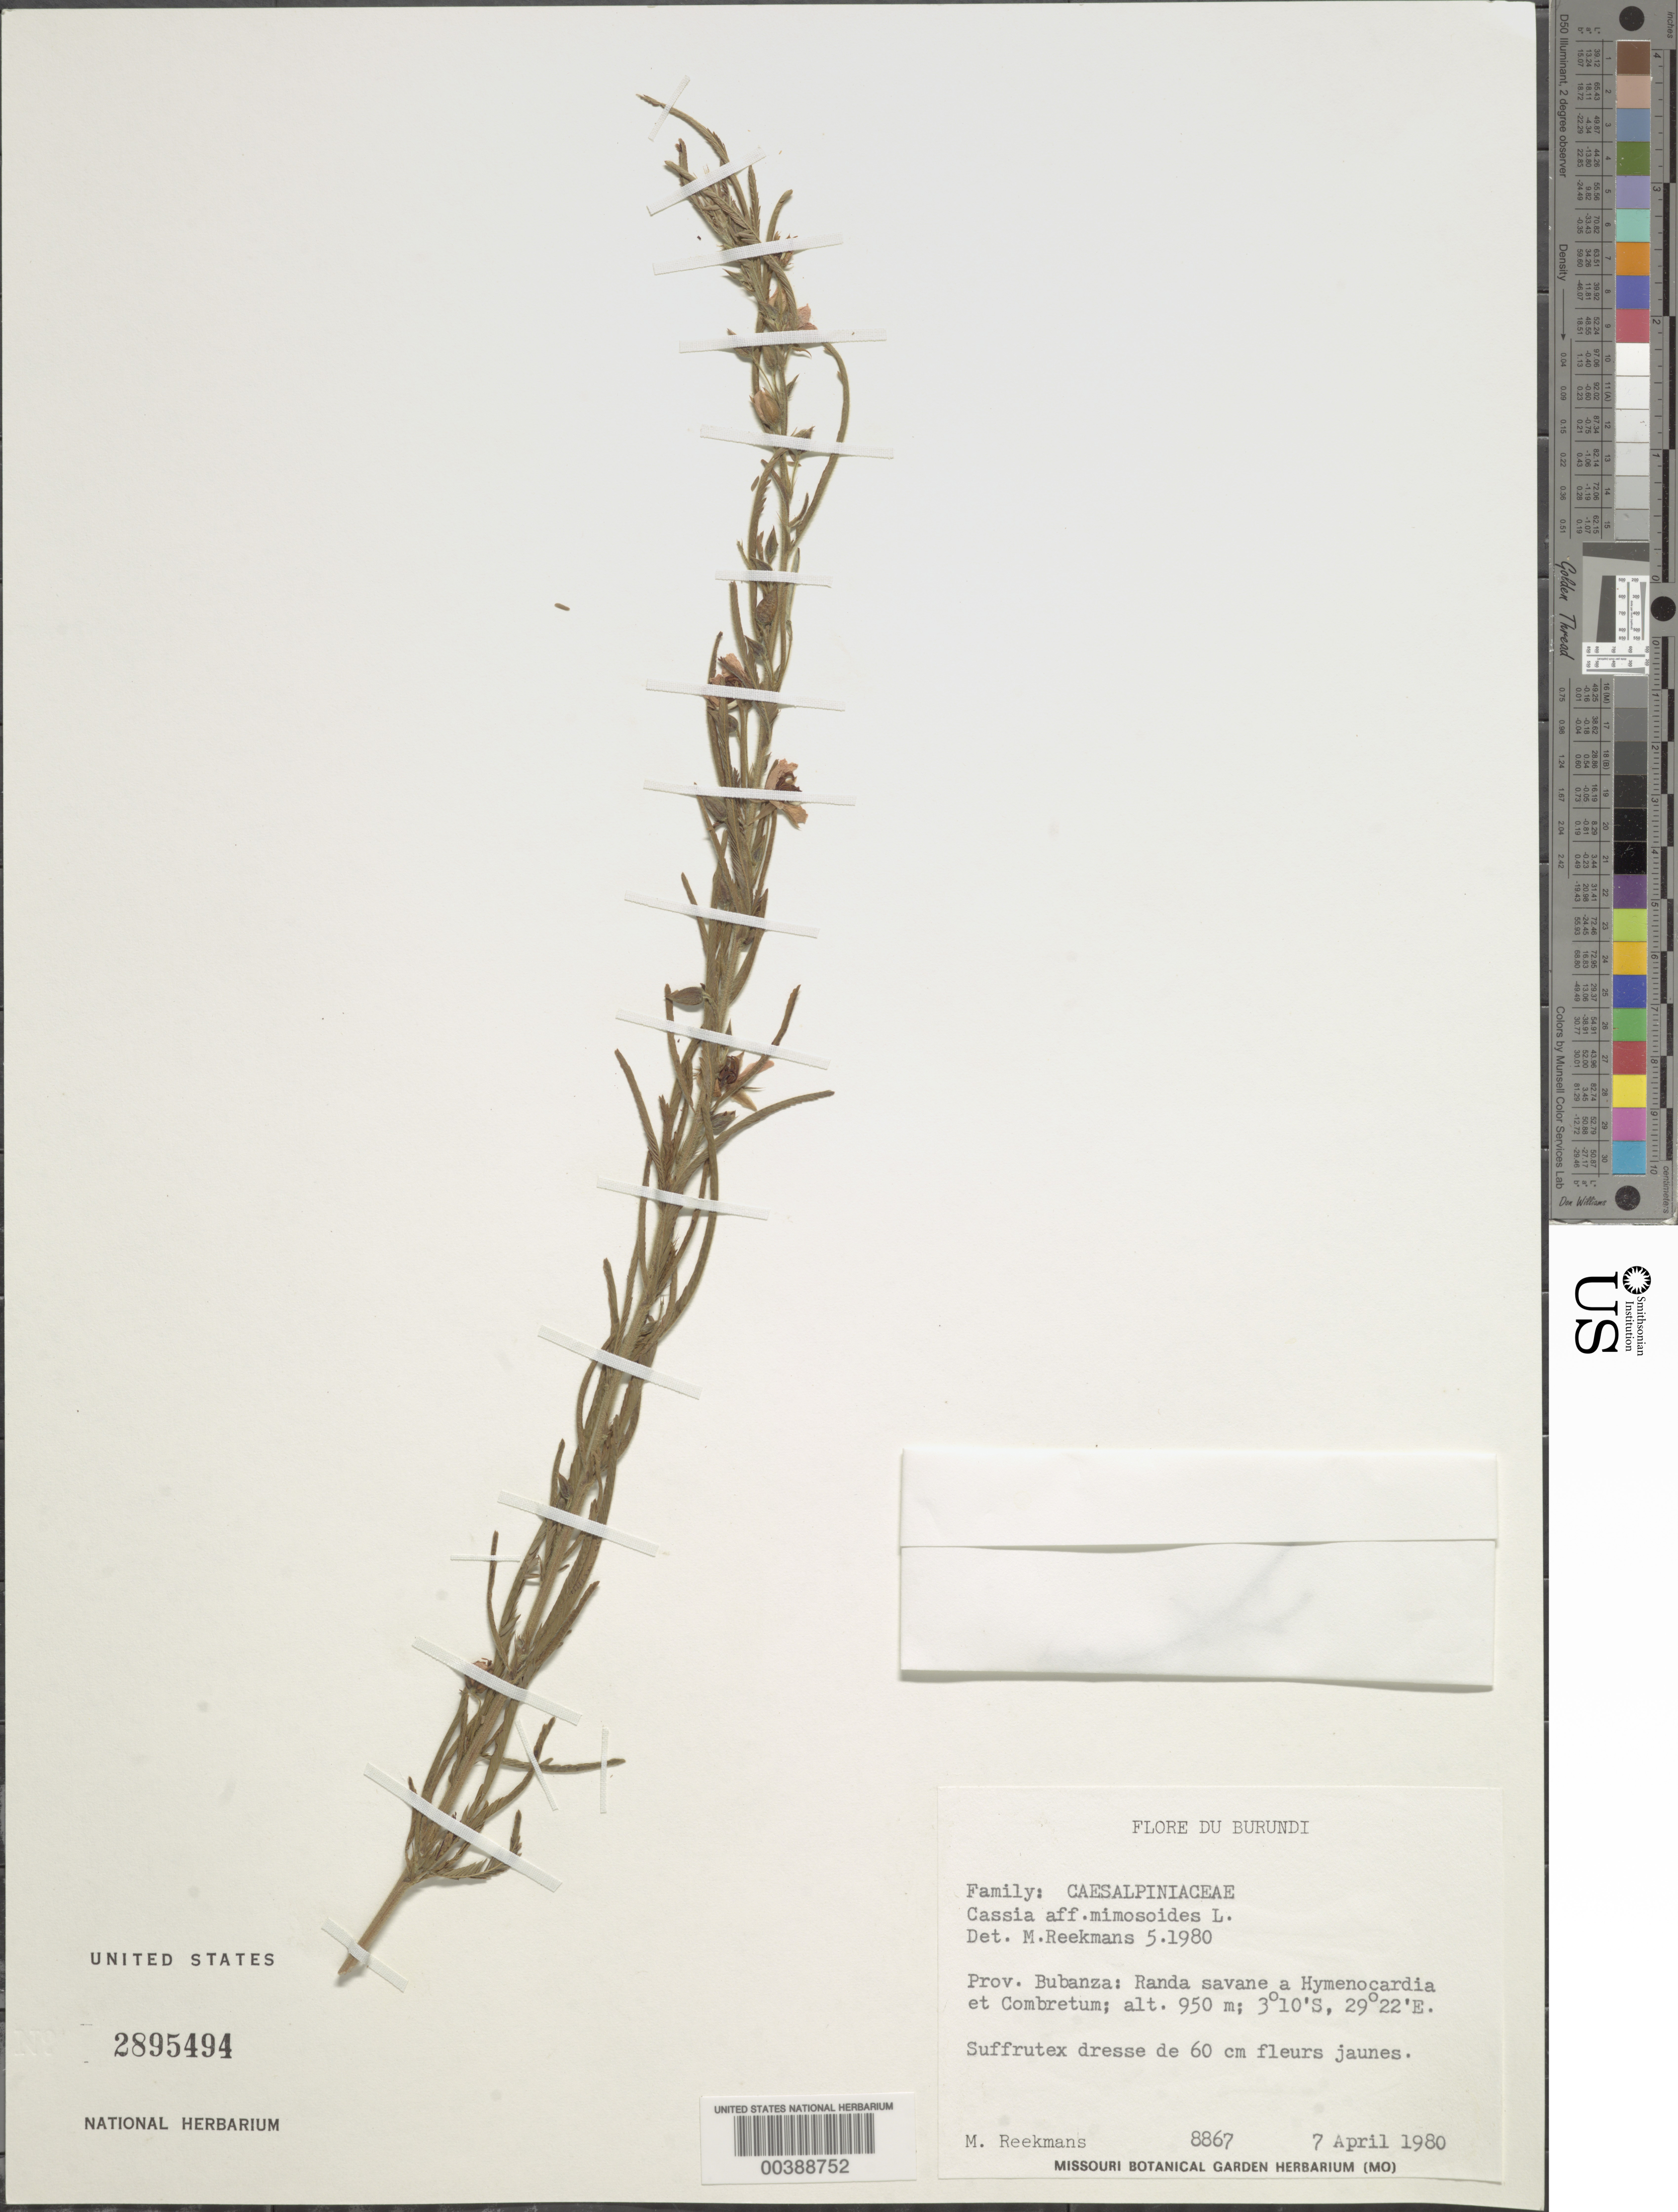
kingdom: Plantae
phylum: Tracheophyta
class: Magnoliopsida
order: Fabales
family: Fabaceae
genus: Chamaecrista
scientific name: Chamaecrista mimosoides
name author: (L.) Greene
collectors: M. Reekmans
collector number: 8867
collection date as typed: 07 Apr 1980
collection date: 1980-04-07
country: Burundi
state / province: Bubanza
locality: Randa savane a hymenocardia et combretum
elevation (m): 950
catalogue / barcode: US 2895494